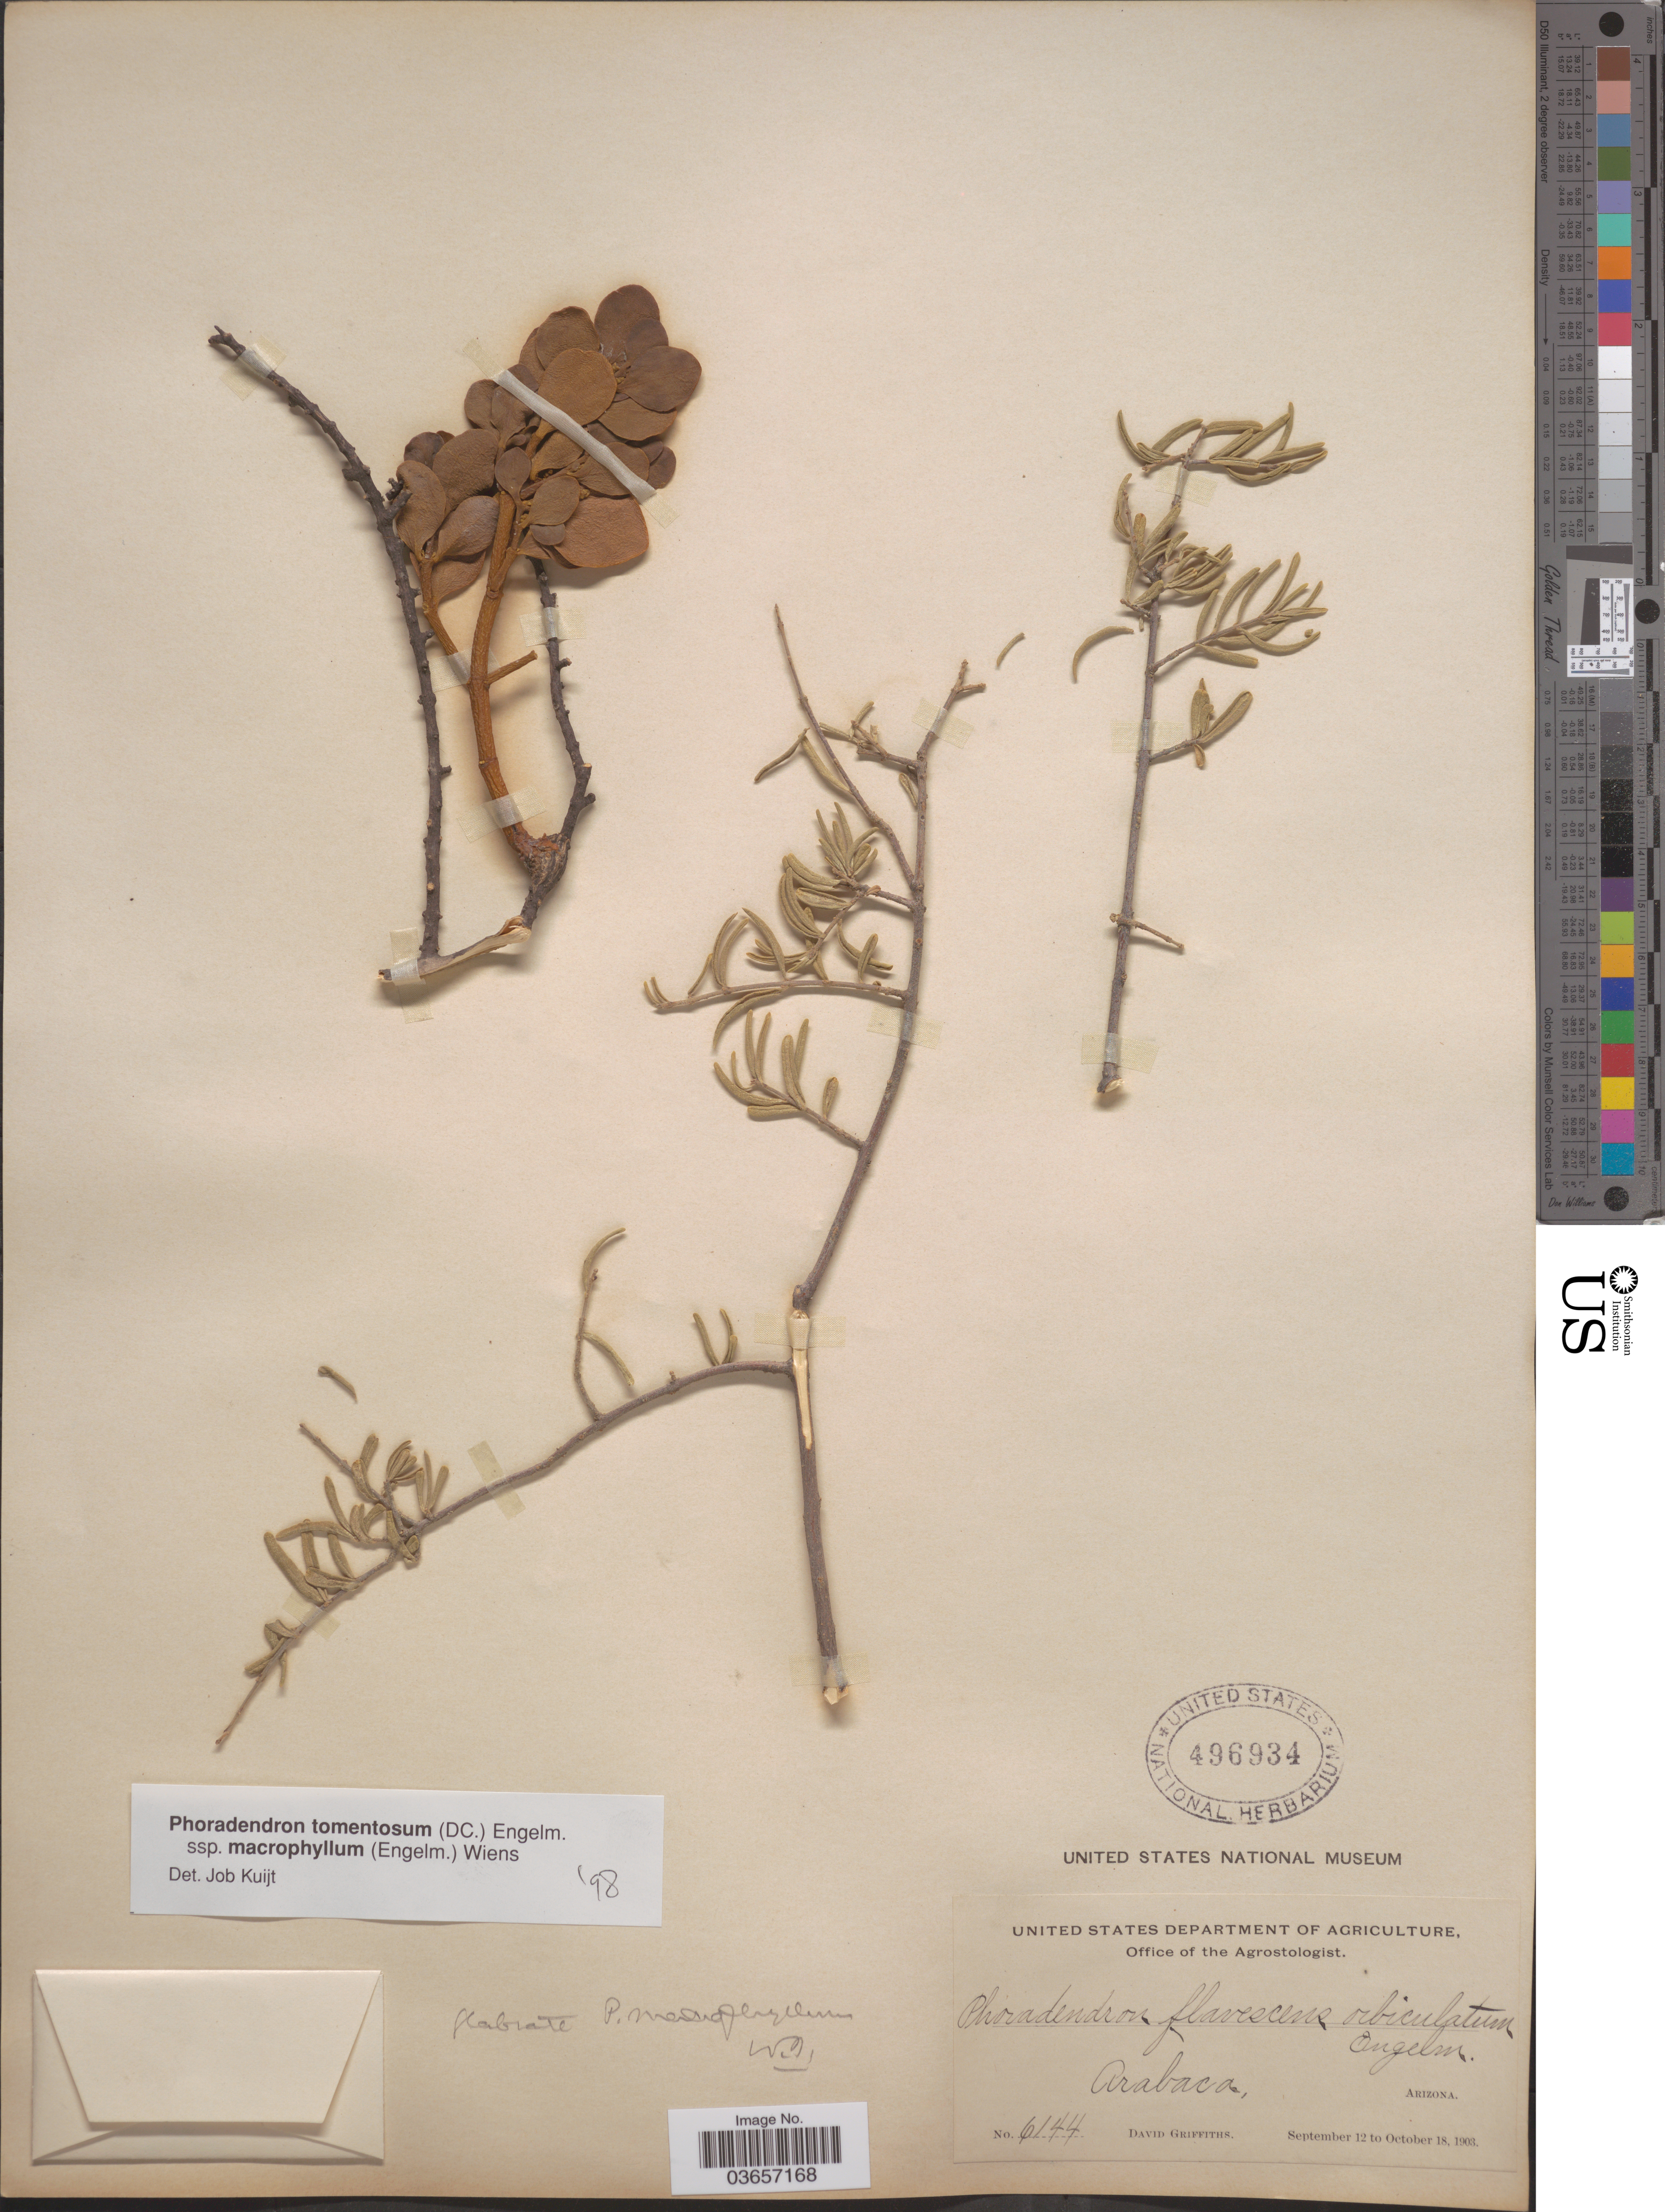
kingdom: Plantae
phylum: Tracheophyta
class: Magnoliopsida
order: Santalales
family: Viscaceae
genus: Phoradendron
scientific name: Phoradendron tomentosum subsp. macrophyllum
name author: DC.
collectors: D. Griffiths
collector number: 6144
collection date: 1903-09-12/1903-10-18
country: United States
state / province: Arizona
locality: Arabaca.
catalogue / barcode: US 496934